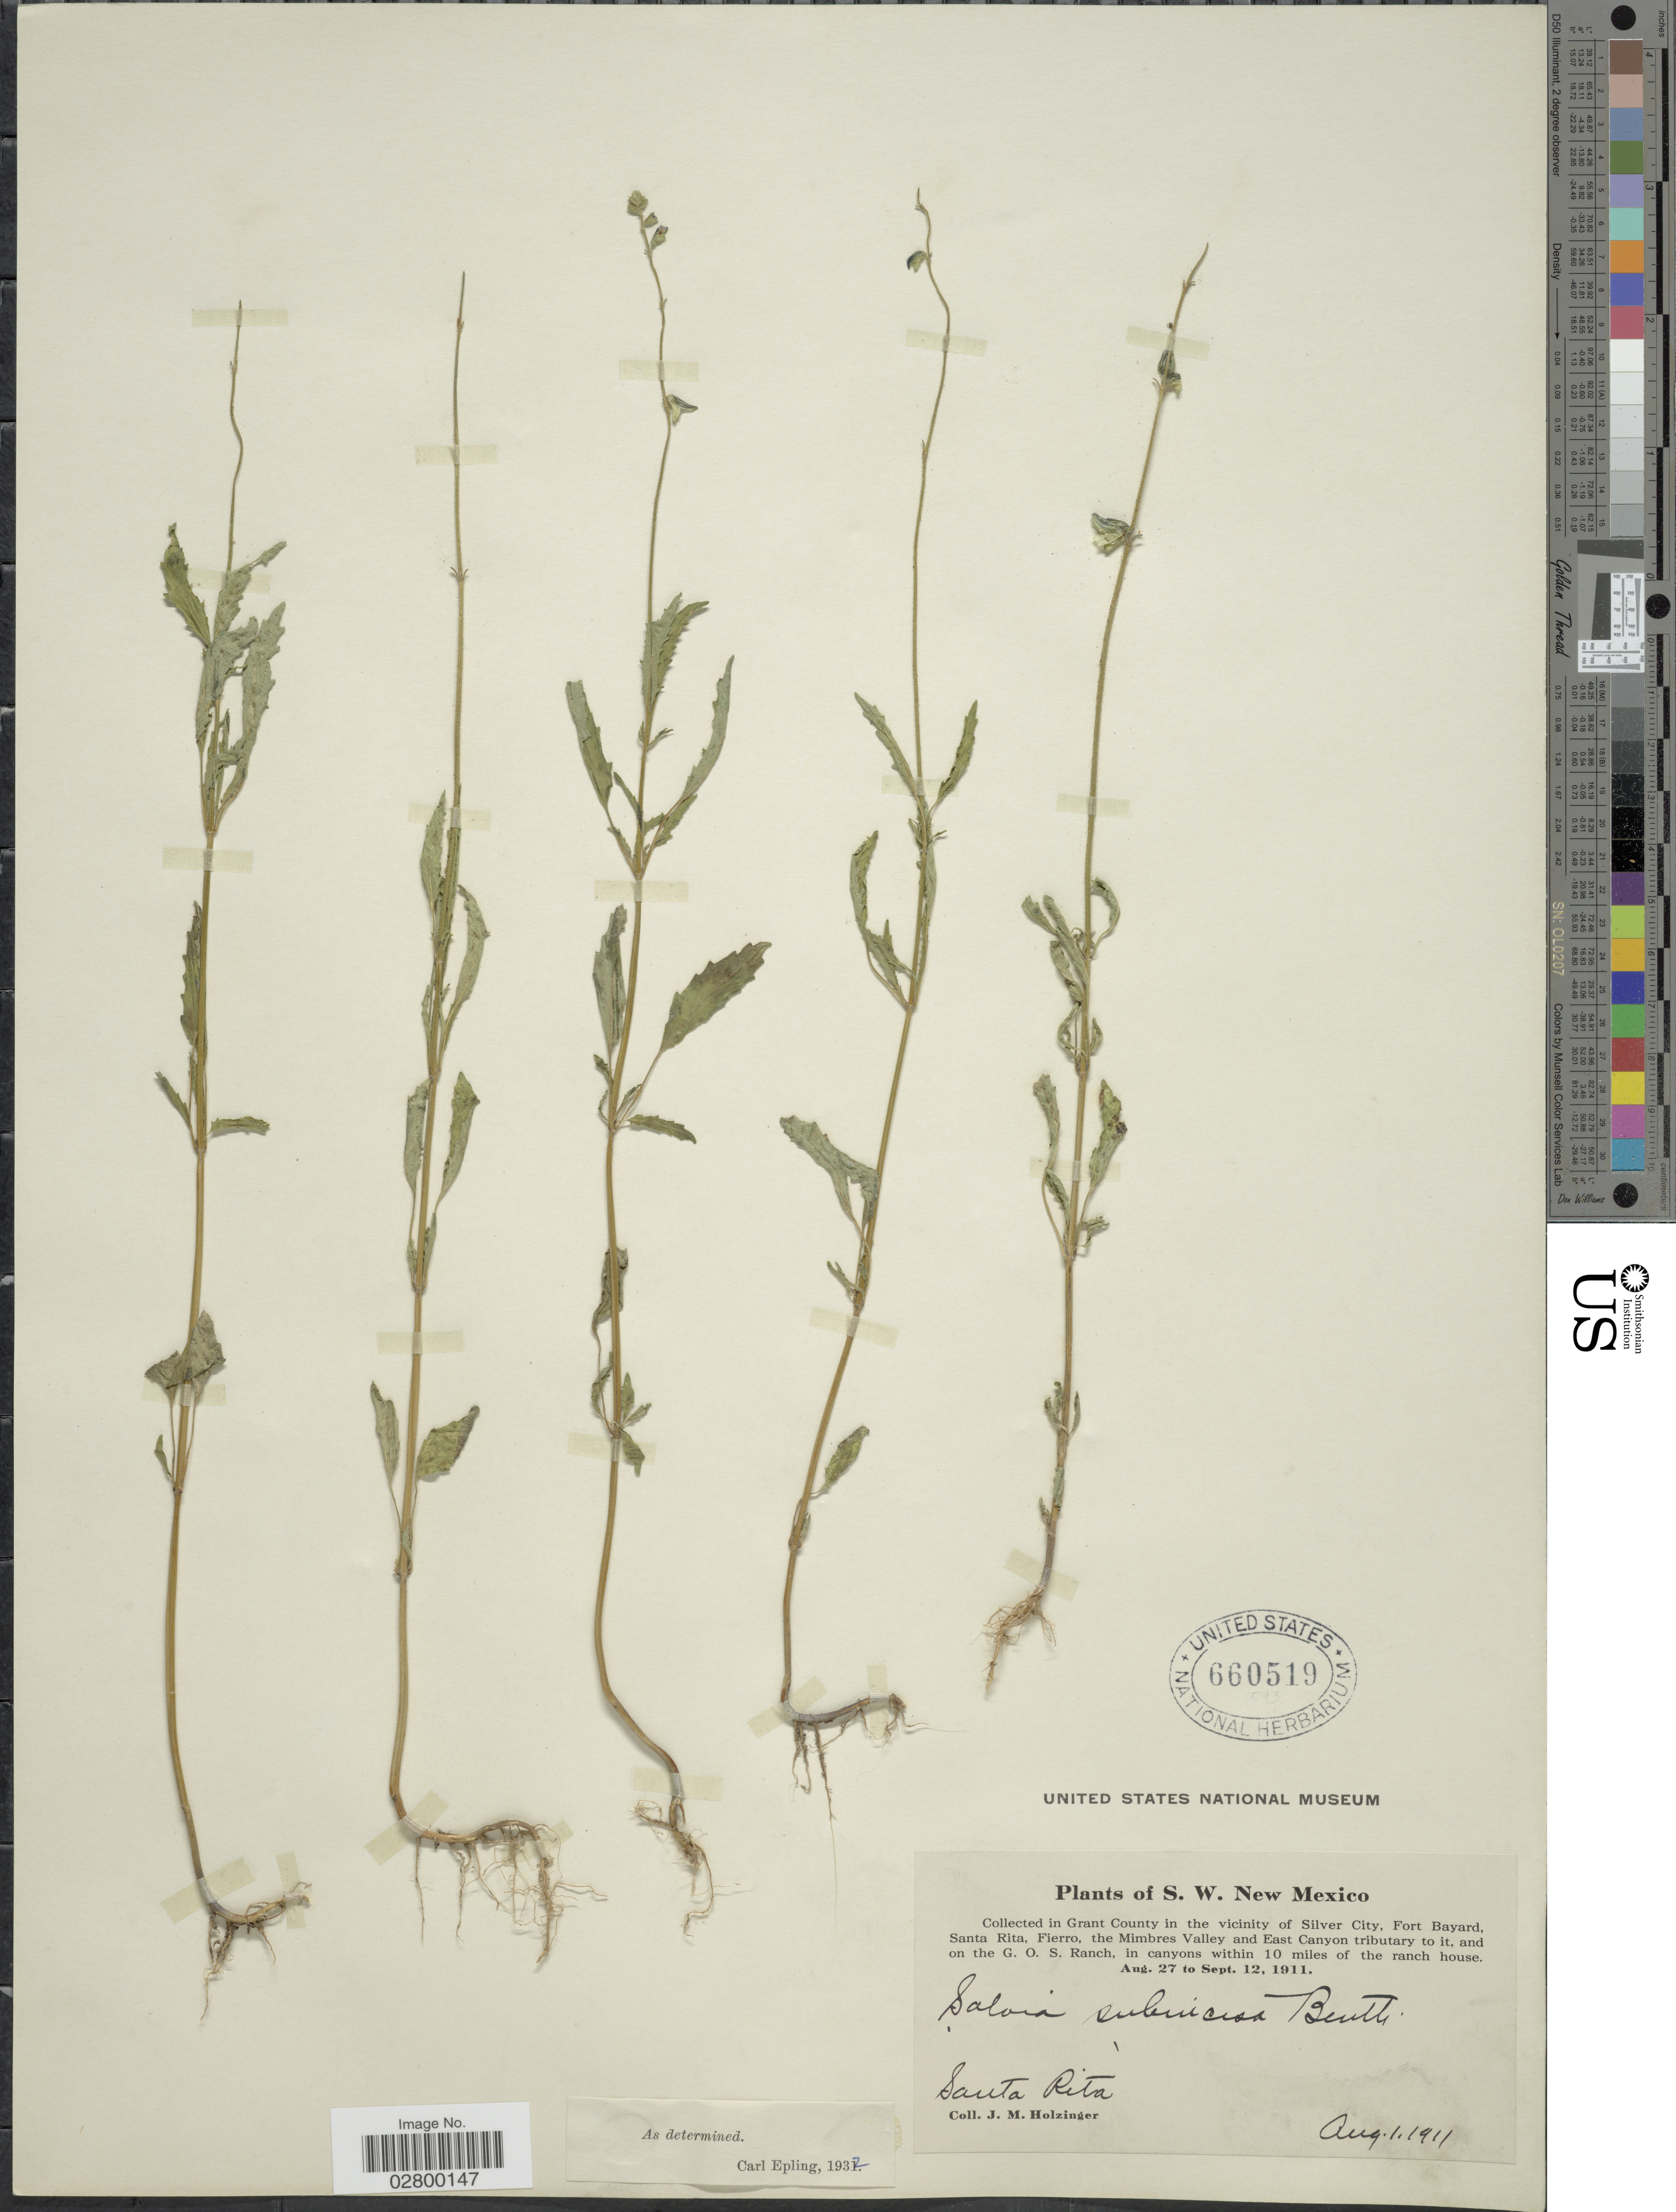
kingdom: Plantae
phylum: Tracheophyta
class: Magnoliopsida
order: Lamiales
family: Lamiaceae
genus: Salvia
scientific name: Salvia subincisa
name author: Benth.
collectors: J. M. Holzinger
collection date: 1911-08-01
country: United States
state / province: New Mexico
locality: S.W. New Mexico, Grant County in the vicinity of Silver City, Fort Bayard, Santa Rita, Fierro, the Mimbres Valley and East Canyon tributary to it, and on the G.O.S. Ranch, in canyons within 10 miles of the ranch house, Santa Rita.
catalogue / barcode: US 660519